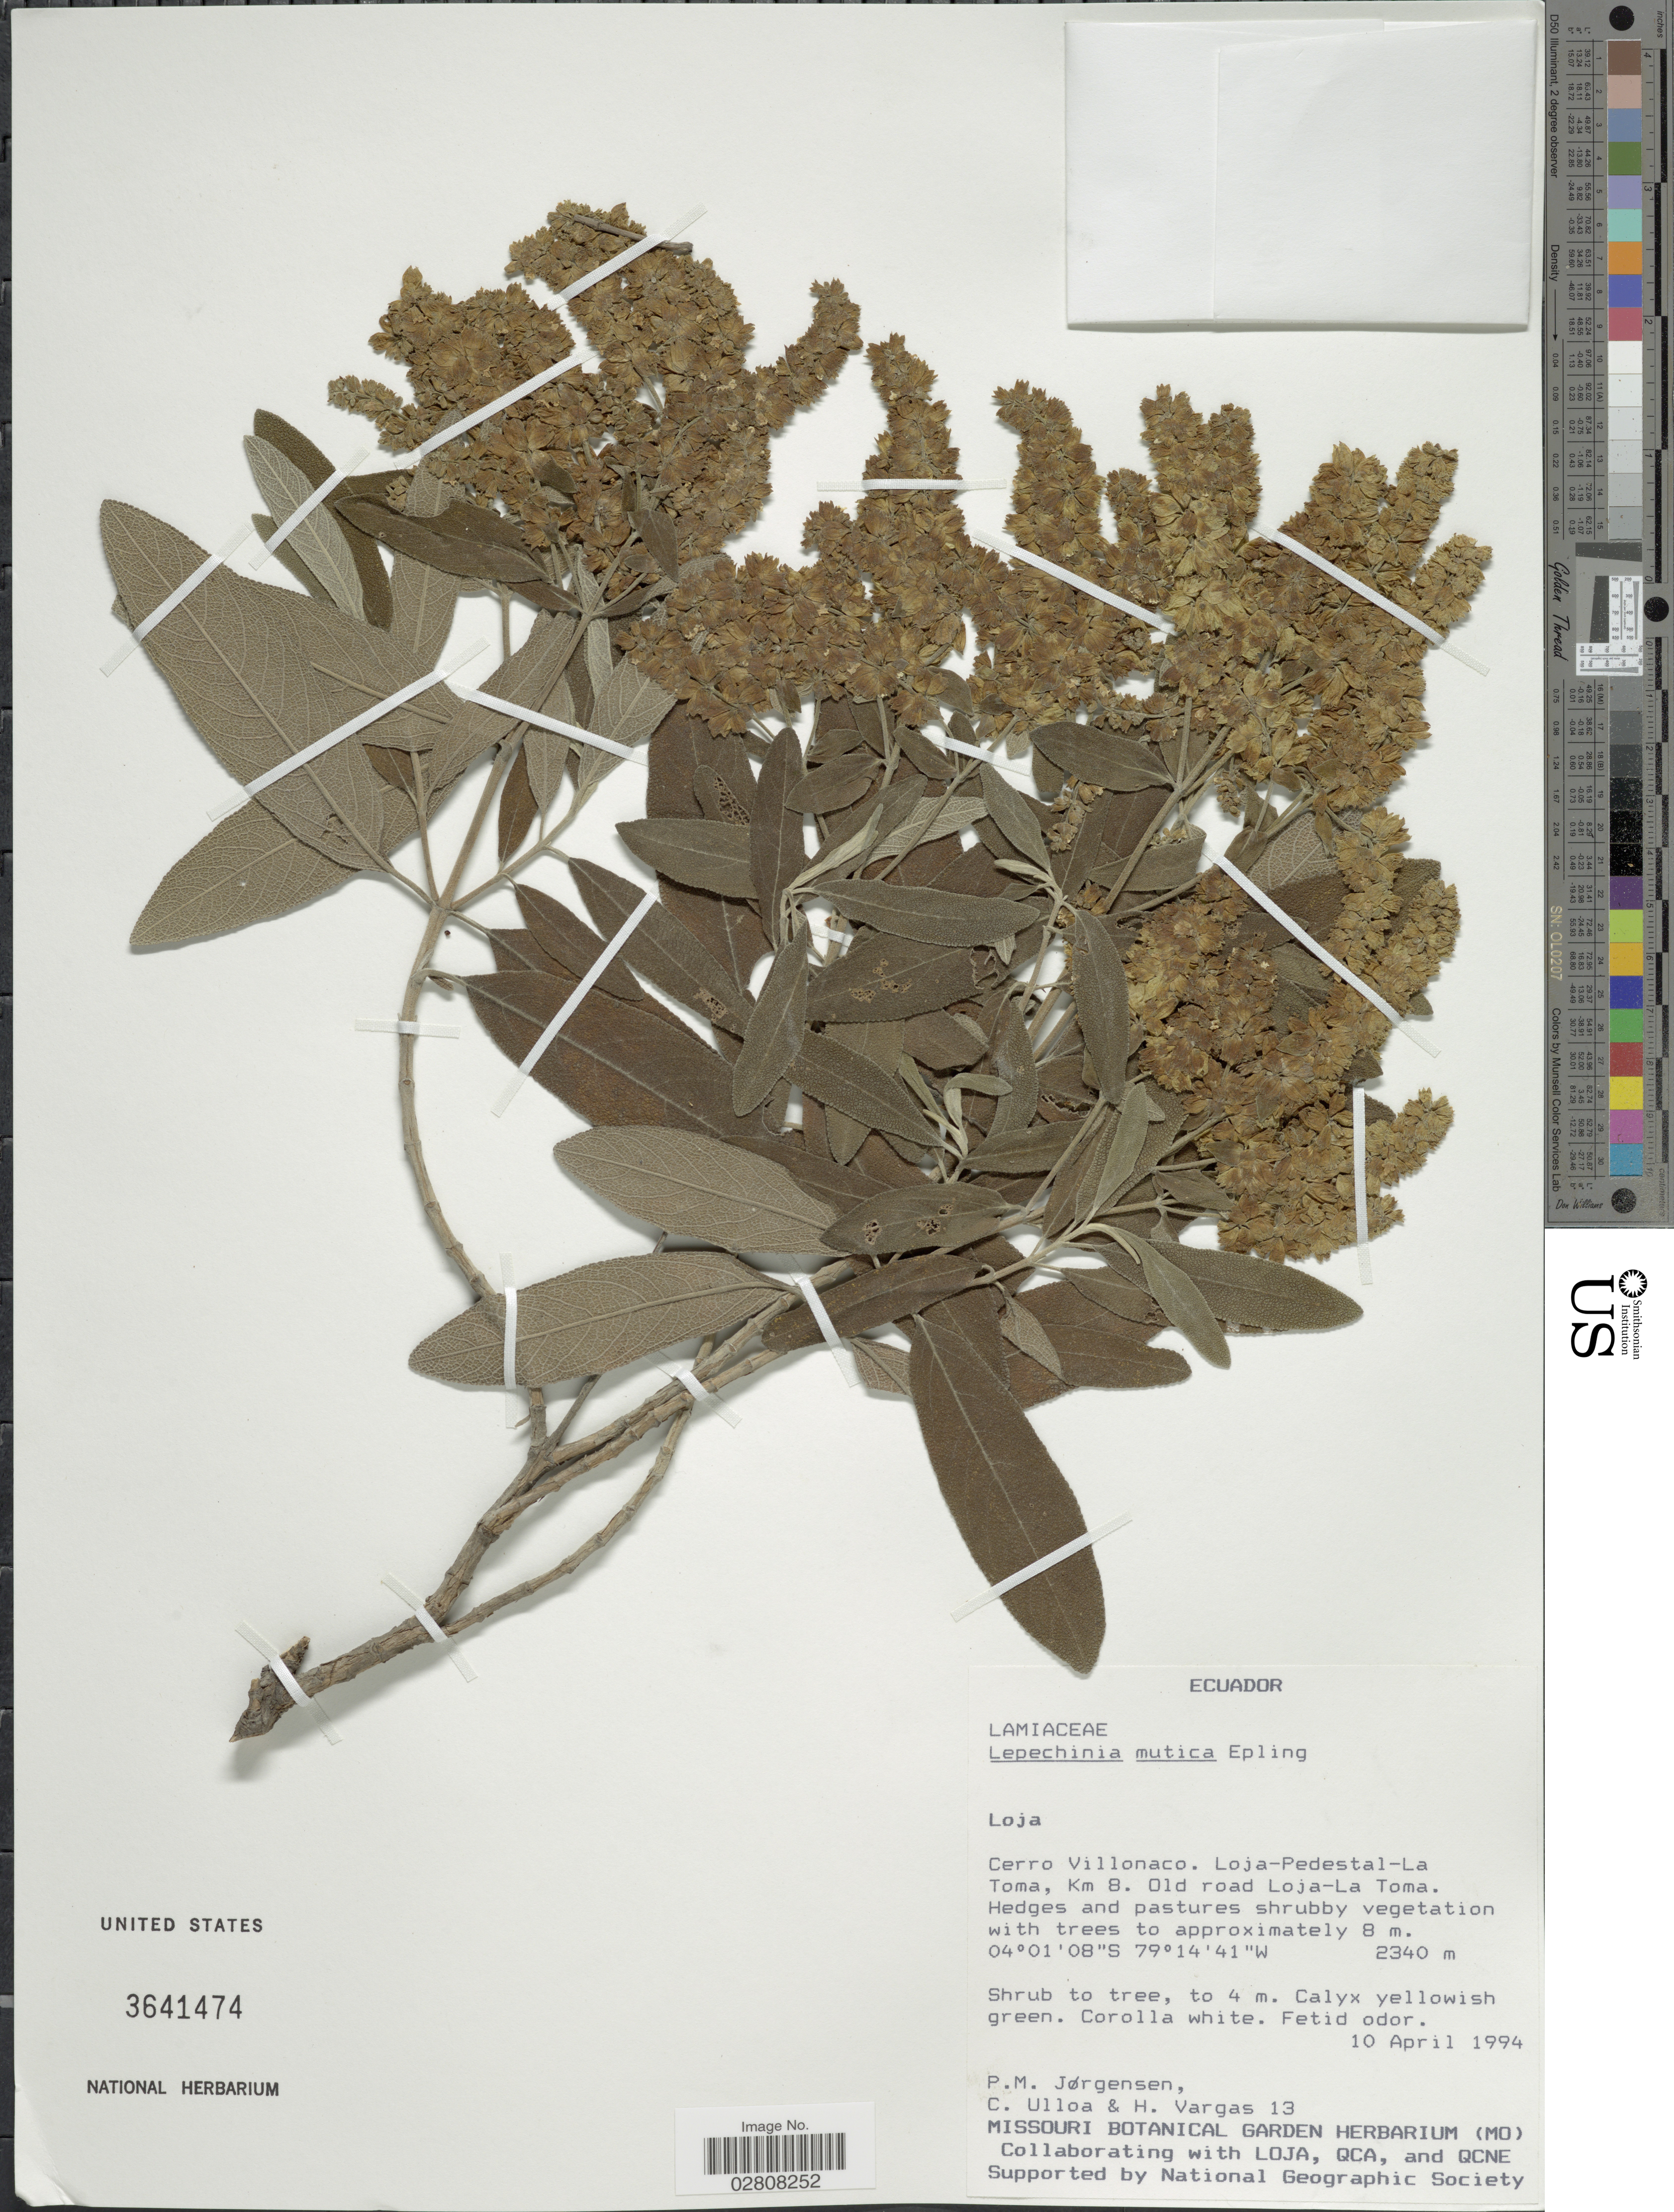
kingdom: Plantae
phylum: Tracheophyta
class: Magnoliopsida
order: Lamiales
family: Lamiaceae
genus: Lepechinia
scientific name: Lepechinia mutica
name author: (Benth.) Epling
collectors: P. Jørgensen, C. Ulloa & H. Vargas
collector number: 13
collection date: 1994-04-10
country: Ecuador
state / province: Loja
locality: Cerra Villonaco. Loja-Pedestal-La Toma, Km 8. Old road Loja-La Toma.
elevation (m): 2340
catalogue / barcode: US 3641474